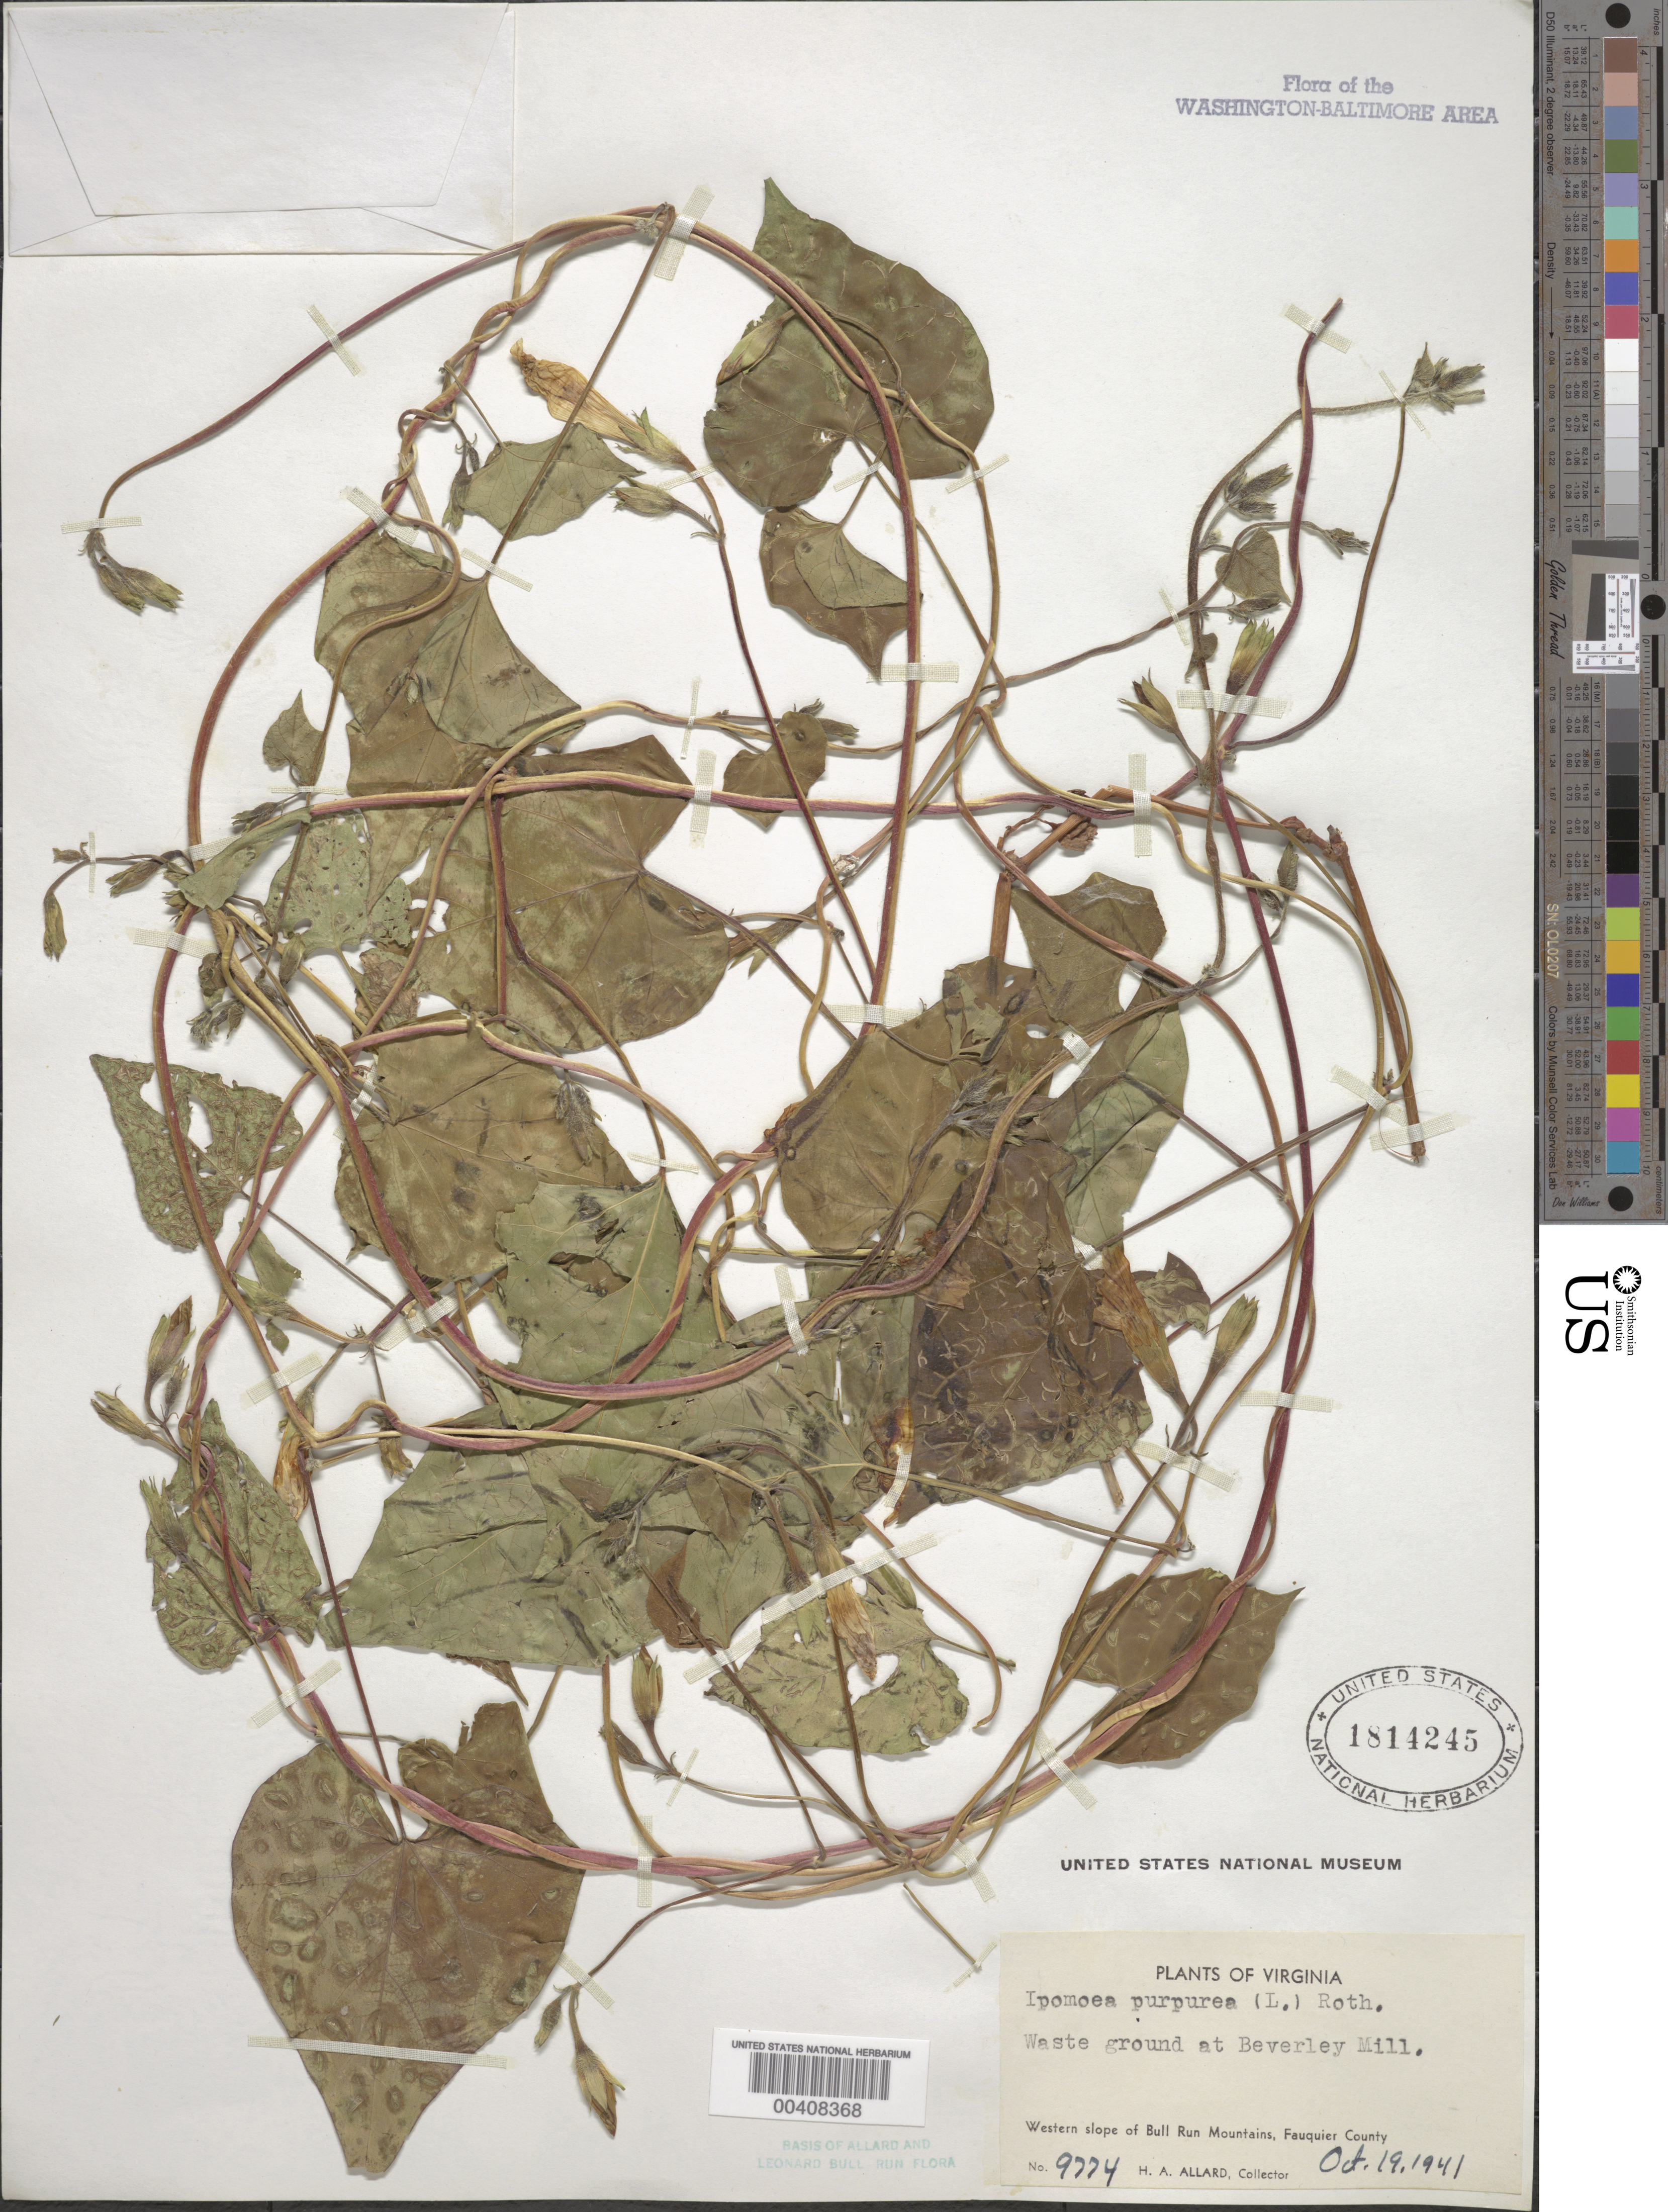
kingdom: Plantae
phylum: Tracheophyta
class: Magnoliopsida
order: Solanales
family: Convolvulaceae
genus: Ipomoea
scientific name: Ipomoea purpurea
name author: (L.) Roth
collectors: H. A. Allard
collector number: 9774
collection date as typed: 19 Oct 1941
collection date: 1941-10-19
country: United States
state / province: Virginia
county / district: Fauquier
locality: Beverley Mill, western slope of Bull Run Mountains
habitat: Waste ground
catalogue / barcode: US 1814245